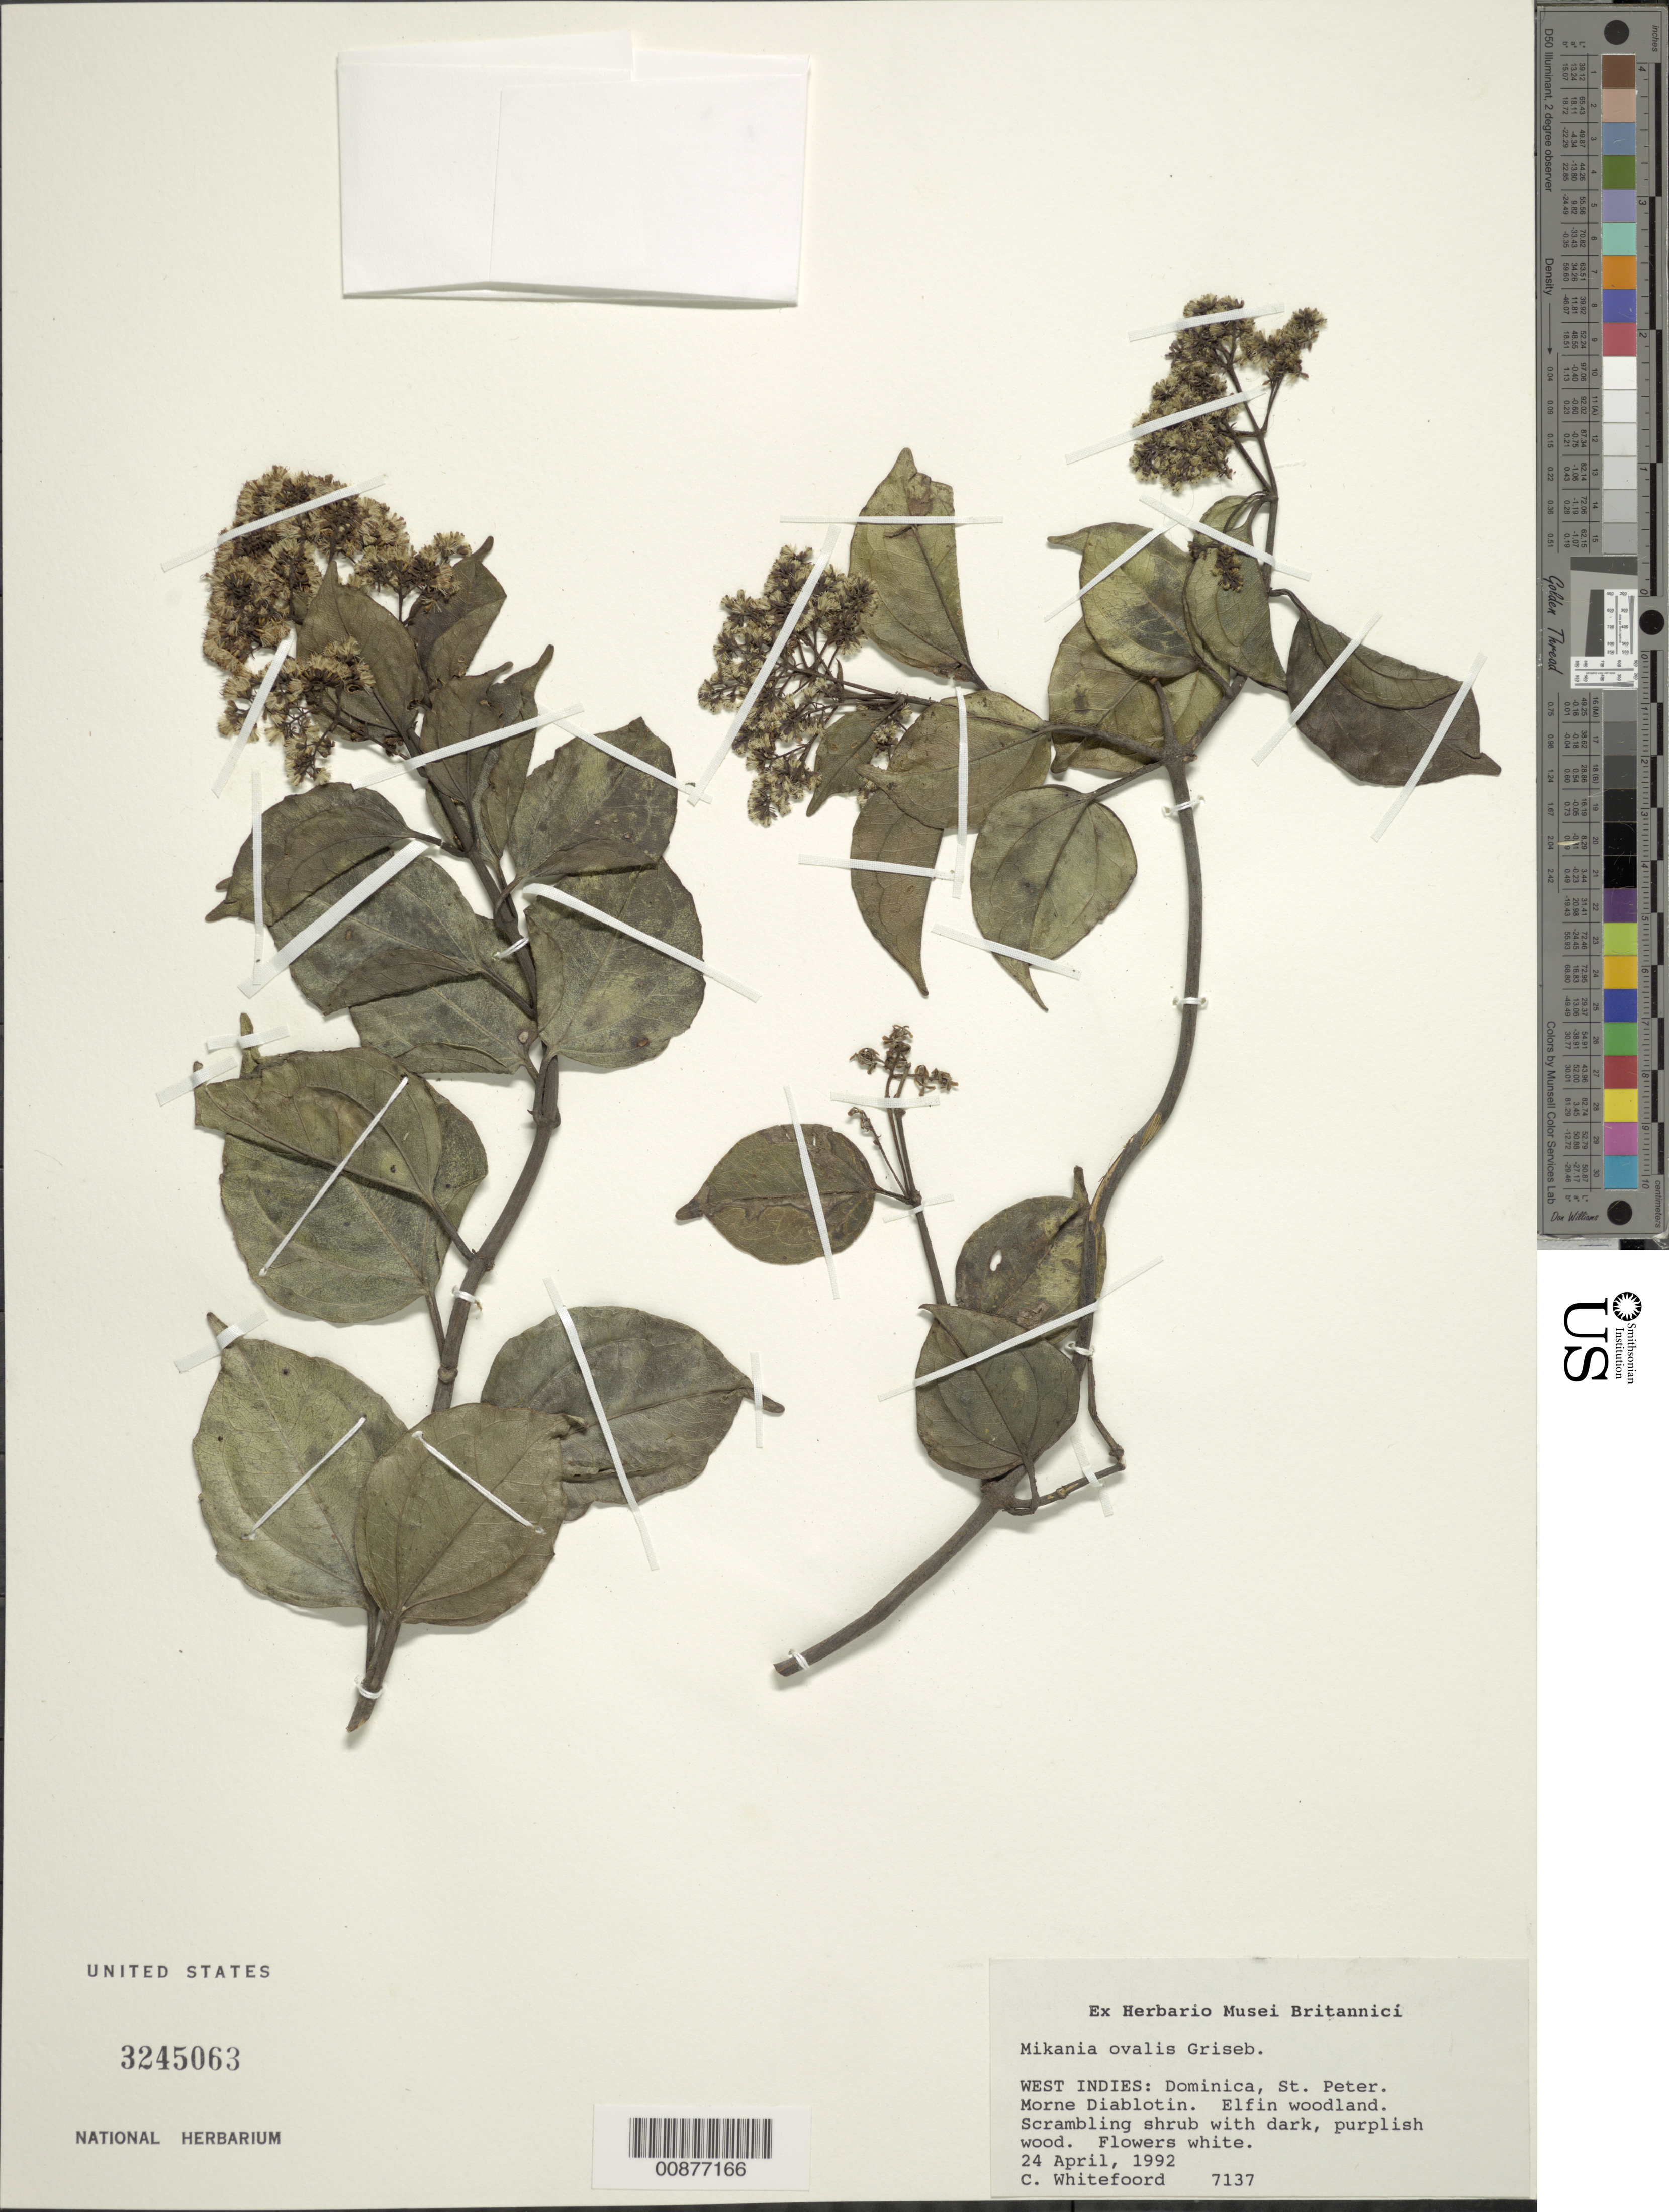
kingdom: Plantae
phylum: Tracheophyta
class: Magnoliopsida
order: Asterales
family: Asteraceae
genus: Mikania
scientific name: Mikania ovalis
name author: Griseb.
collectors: C. Whitefoord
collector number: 7137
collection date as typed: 24 Apr 1992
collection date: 1992-04-24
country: Dominica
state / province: St. Peter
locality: Morne Diablotin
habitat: Elfin woodland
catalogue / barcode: US 3245063